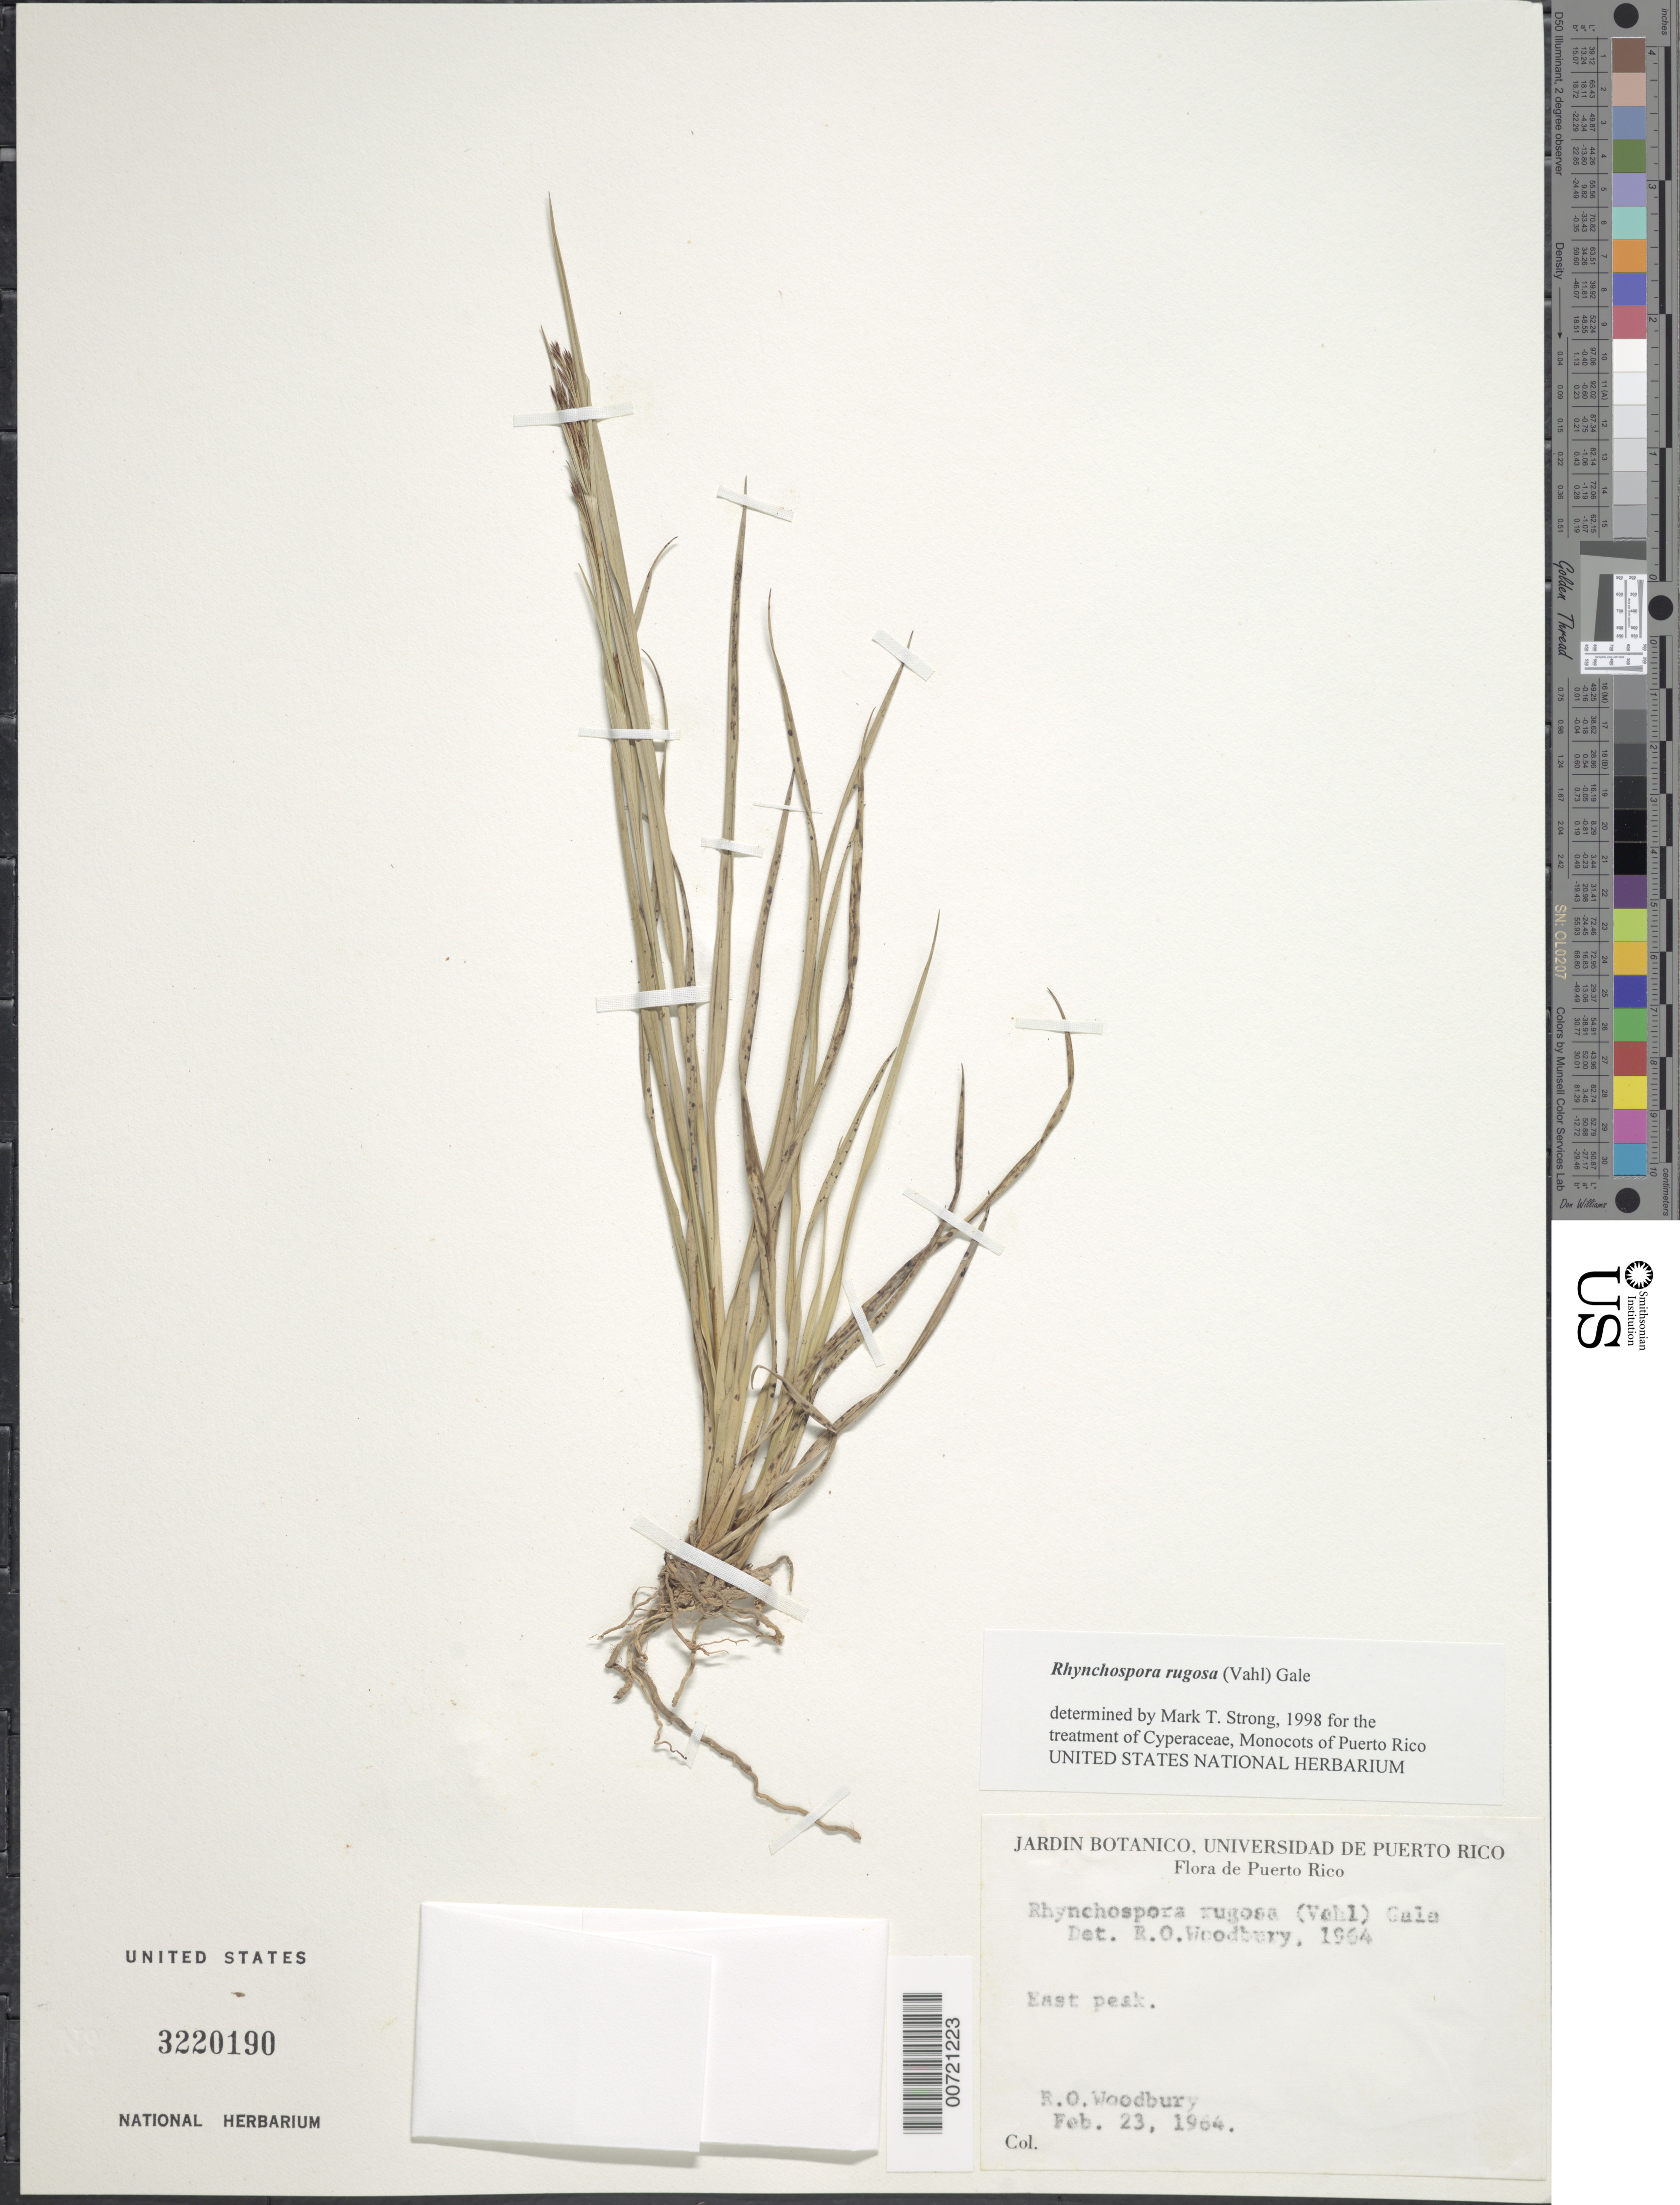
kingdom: Plantae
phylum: Tracheophyta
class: Liliopsida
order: Poales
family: Cyperaceae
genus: Rhynchospora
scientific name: Rhynchospora rugosa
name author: (Vahl) Gale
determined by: Strong, M. T., (US), Smithsonian Institution - National Museum of Natural History (UNITED STATES)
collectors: R. O. Woodbury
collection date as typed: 23 Feb 1964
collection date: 1964-02-23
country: Puerto Rico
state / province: Naguabo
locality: East Peak.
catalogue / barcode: US 3220190